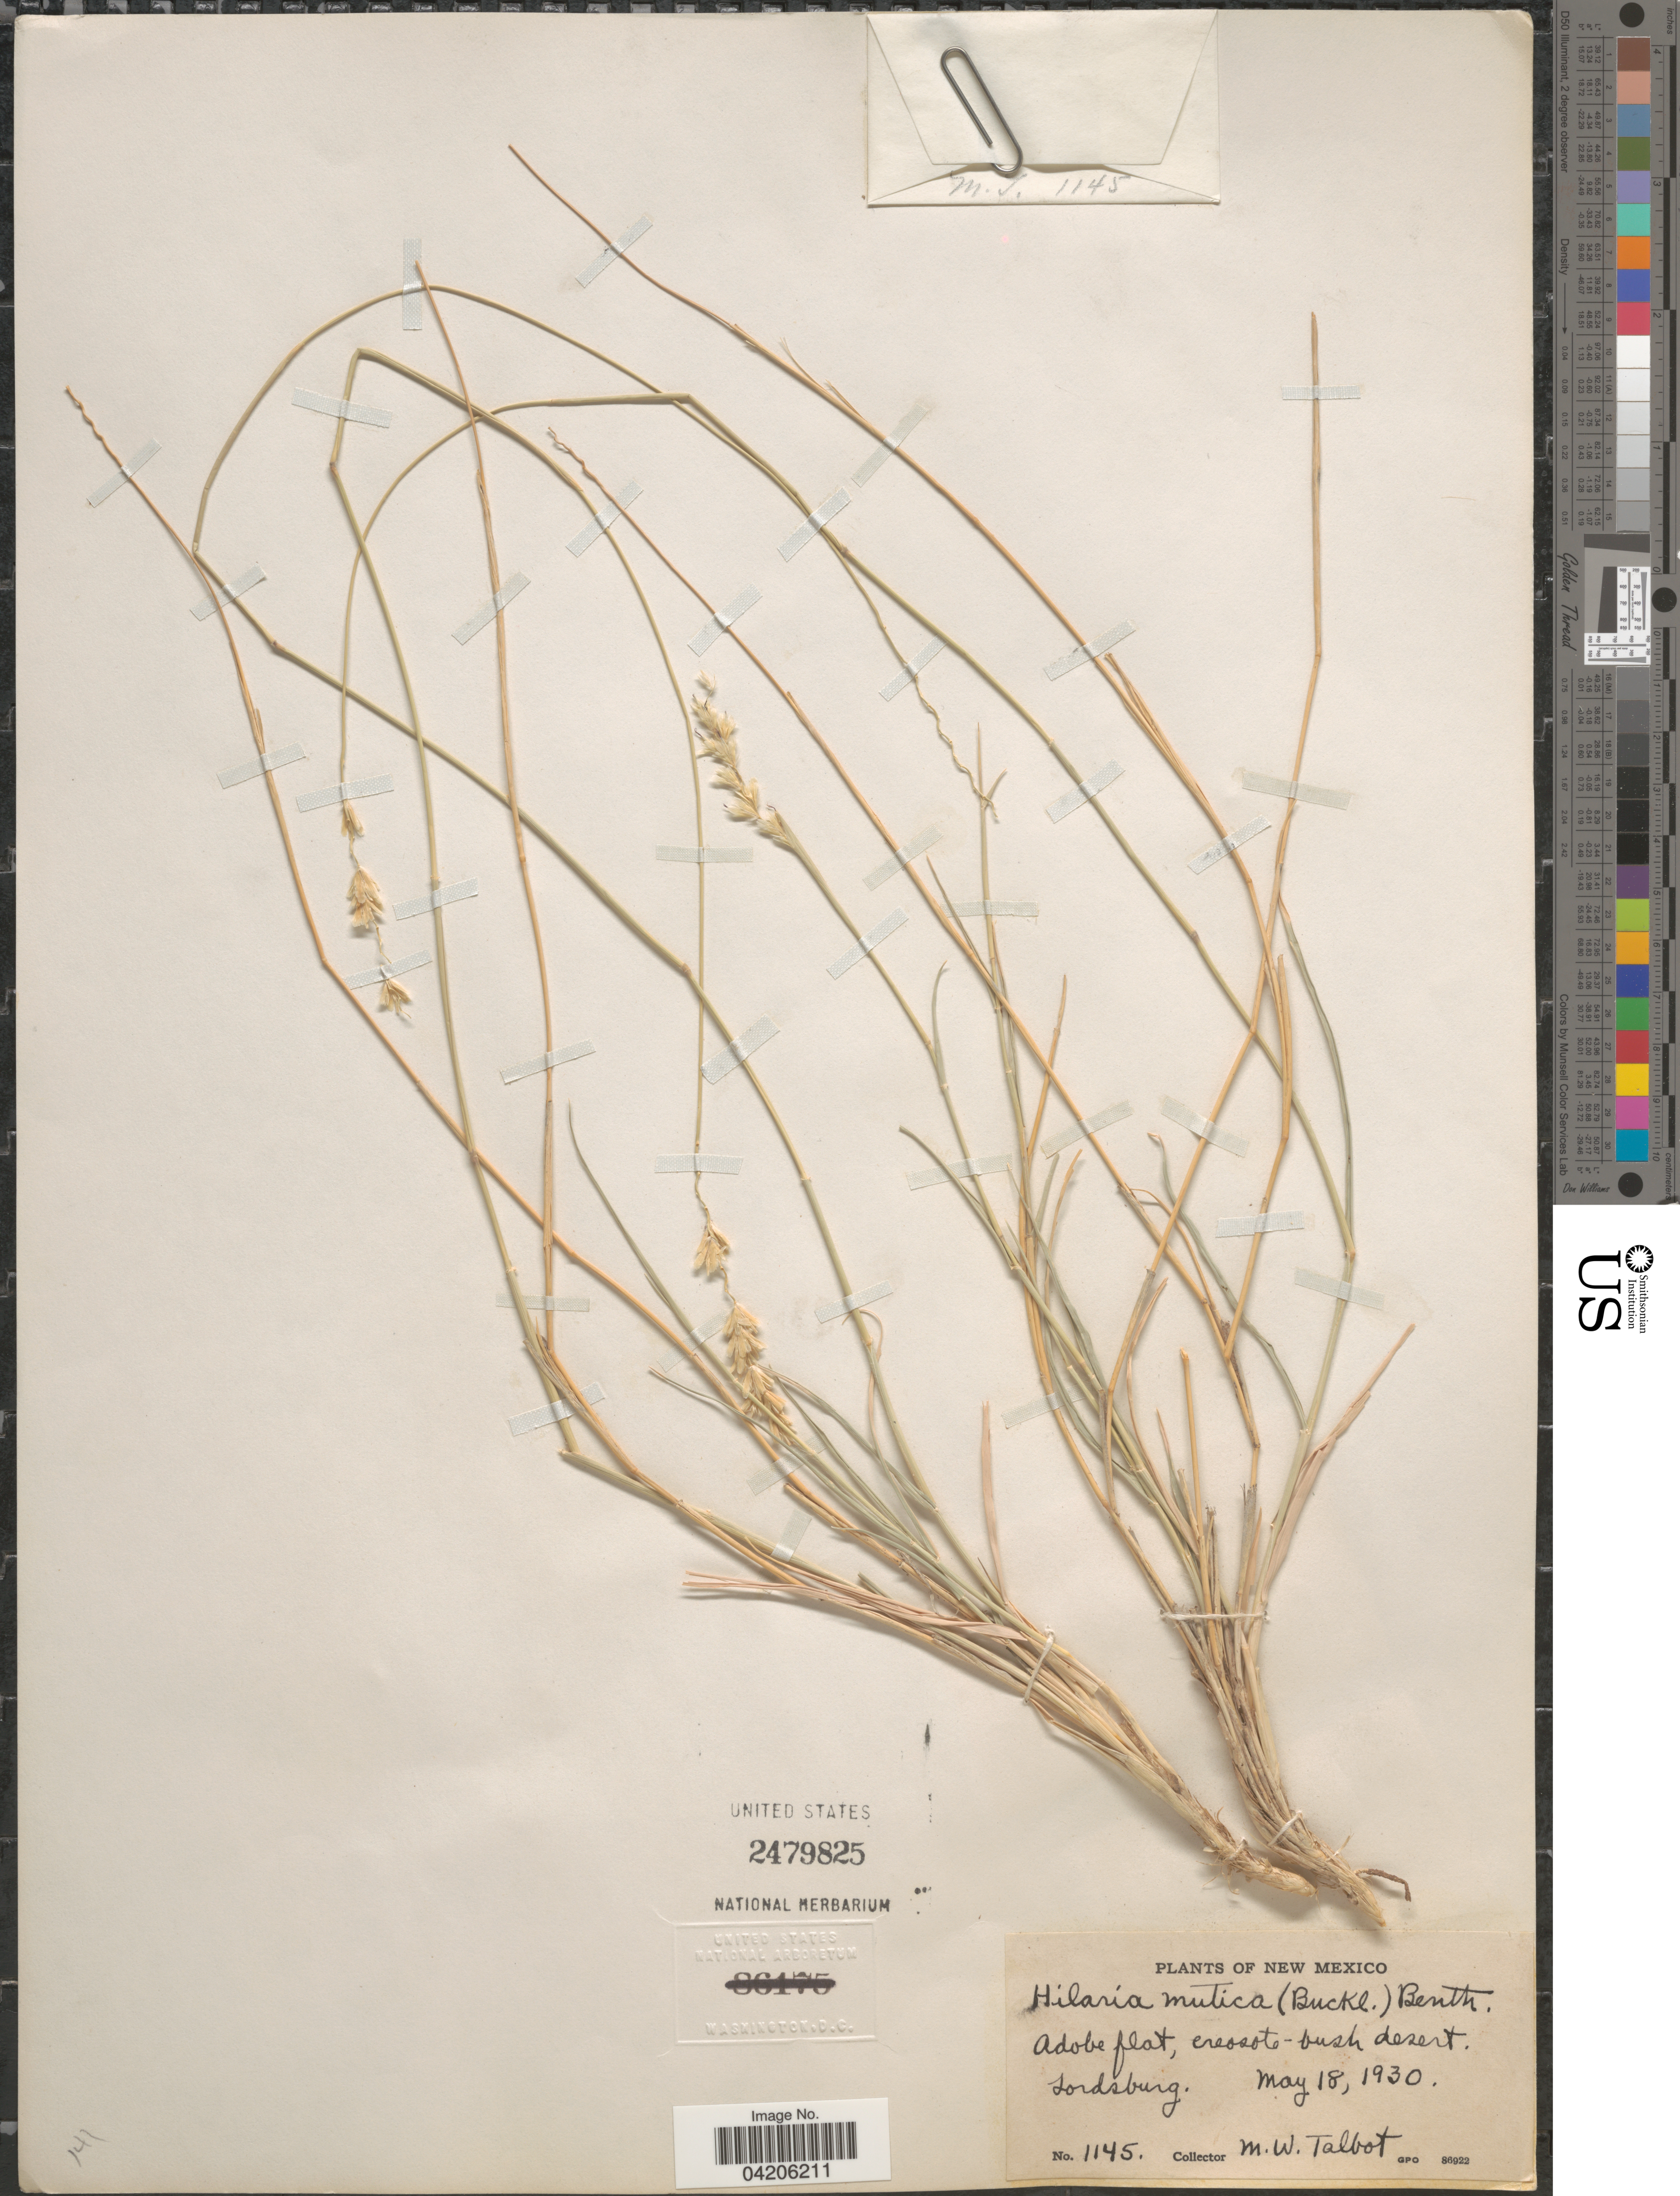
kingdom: Plantae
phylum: Tracheophyta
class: Liliopsida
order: Poales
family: Poaceae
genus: Hilaria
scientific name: Hilaria mutica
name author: (Buckley) Benth.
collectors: M. Talbot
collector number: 1145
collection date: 1930-05-18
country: United States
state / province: New Mexico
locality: Adobe flat, creosote-bush desert. Lordsburg.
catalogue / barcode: US 2479825